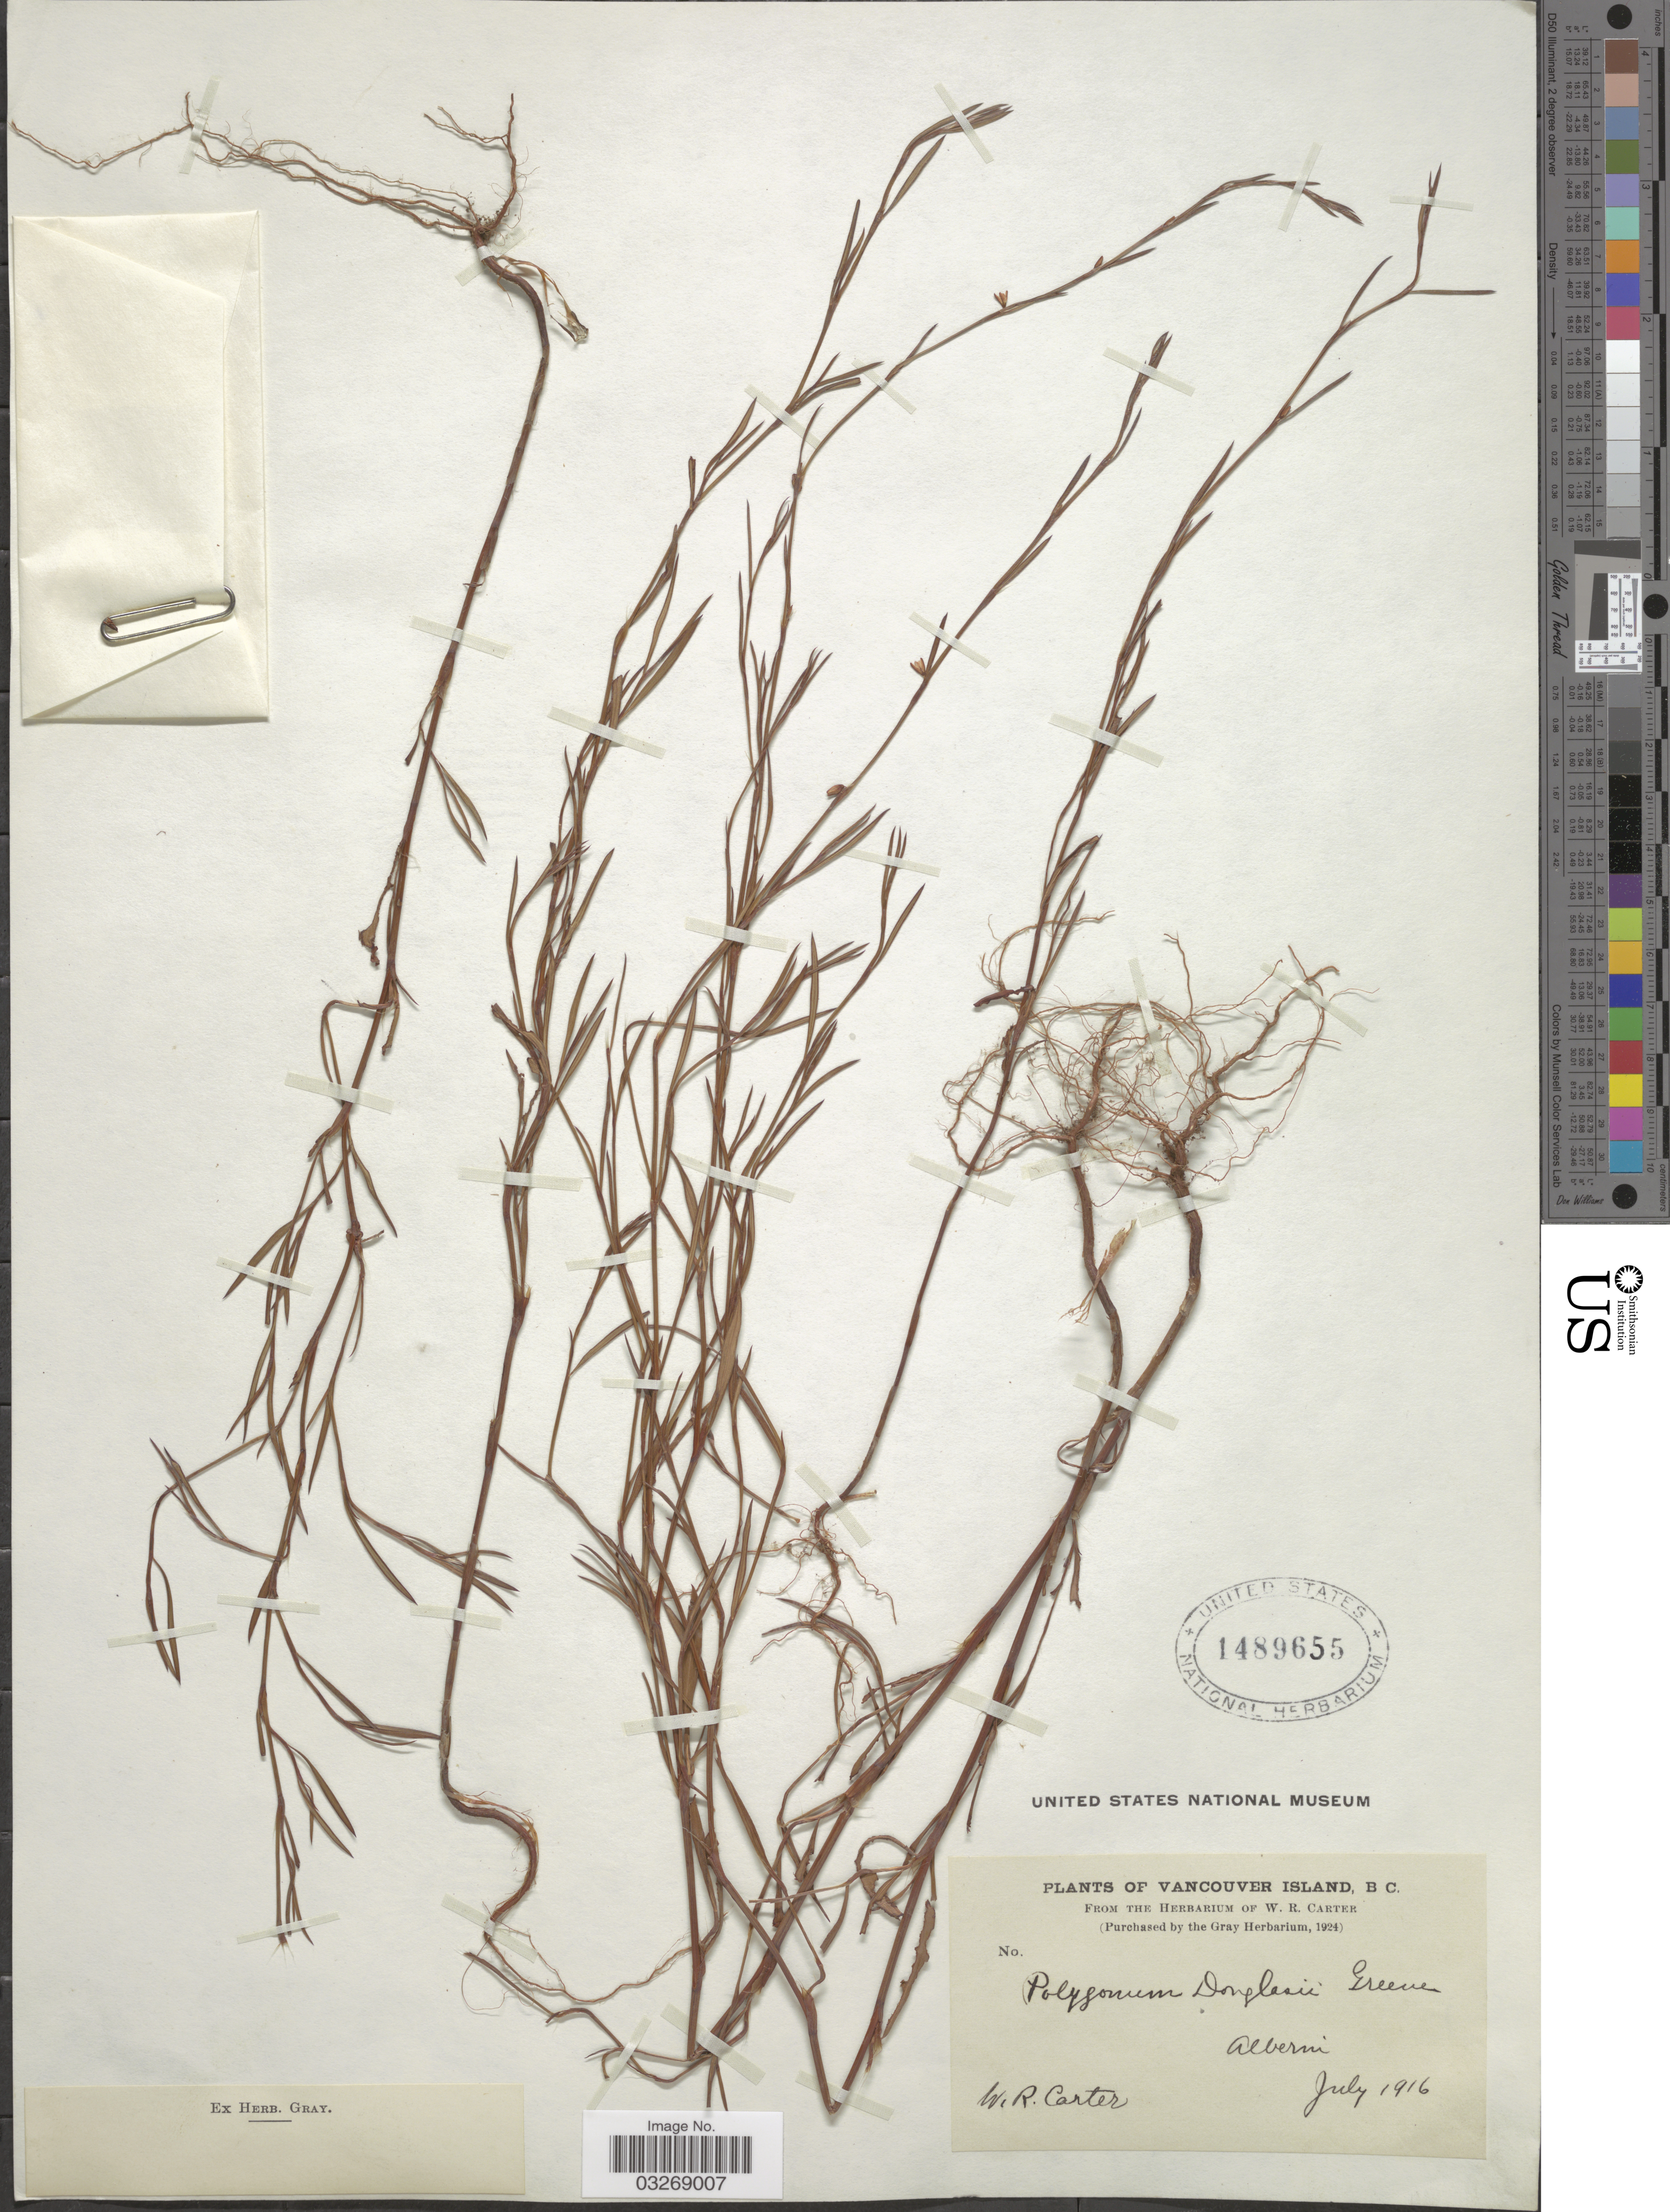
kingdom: Plantae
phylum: Tracheophyta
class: Magnoliopsida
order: Caryophyllales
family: Polygonaceae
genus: Polygonum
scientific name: Polygonum douglasii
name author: Greene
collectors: W. R. Carter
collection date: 1916-07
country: Canada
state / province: British Columbia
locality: Vancouver Island. Alberin.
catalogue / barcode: US 1489655